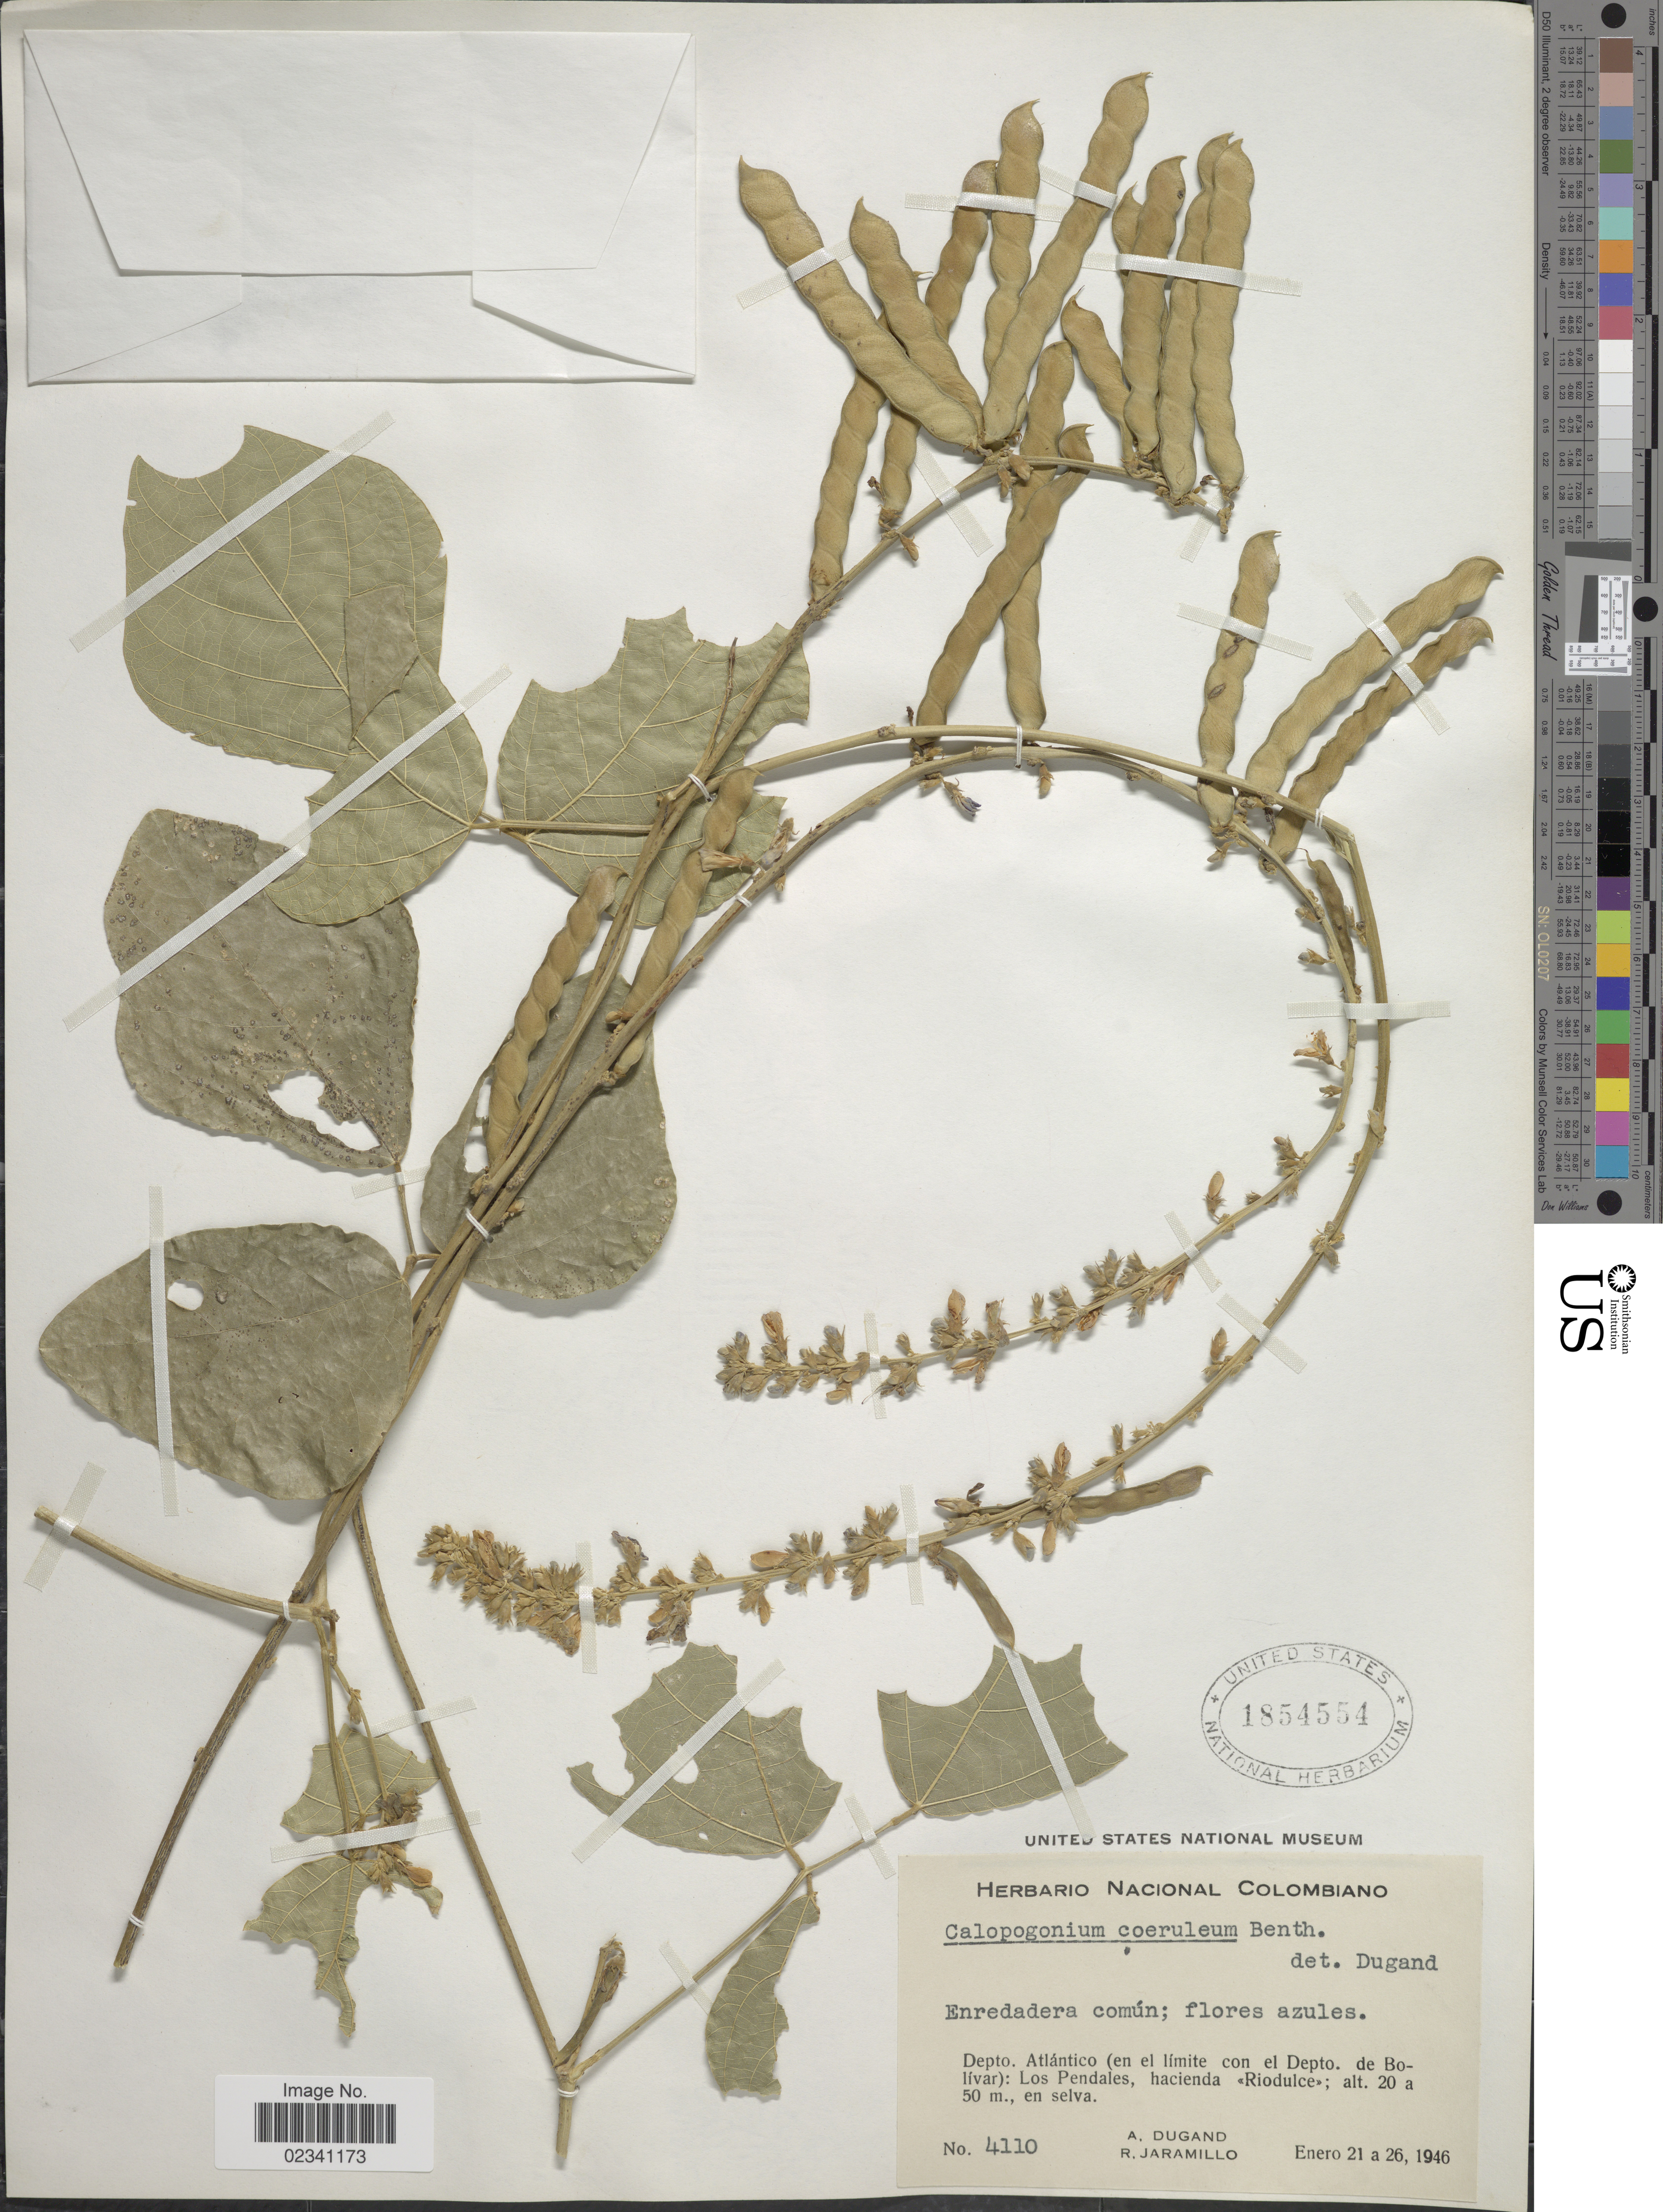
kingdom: Plantae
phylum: Tracheophyta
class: Magnoliopsida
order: Fabales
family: Fabaceae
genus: Calopogonium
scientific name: Calopogonium caeruleum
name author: (Benth.) C. Wright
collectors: A. Dugand & R. Jaramillo M.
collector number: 4110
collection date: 1946-01-21/1946-01-26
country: Colombia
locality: Depto. Atlantico (en el limite con el Depto. de Bolivar): Los Pendales, hacienda <<Riodulce>>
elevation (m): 20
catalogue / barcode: US 1854554